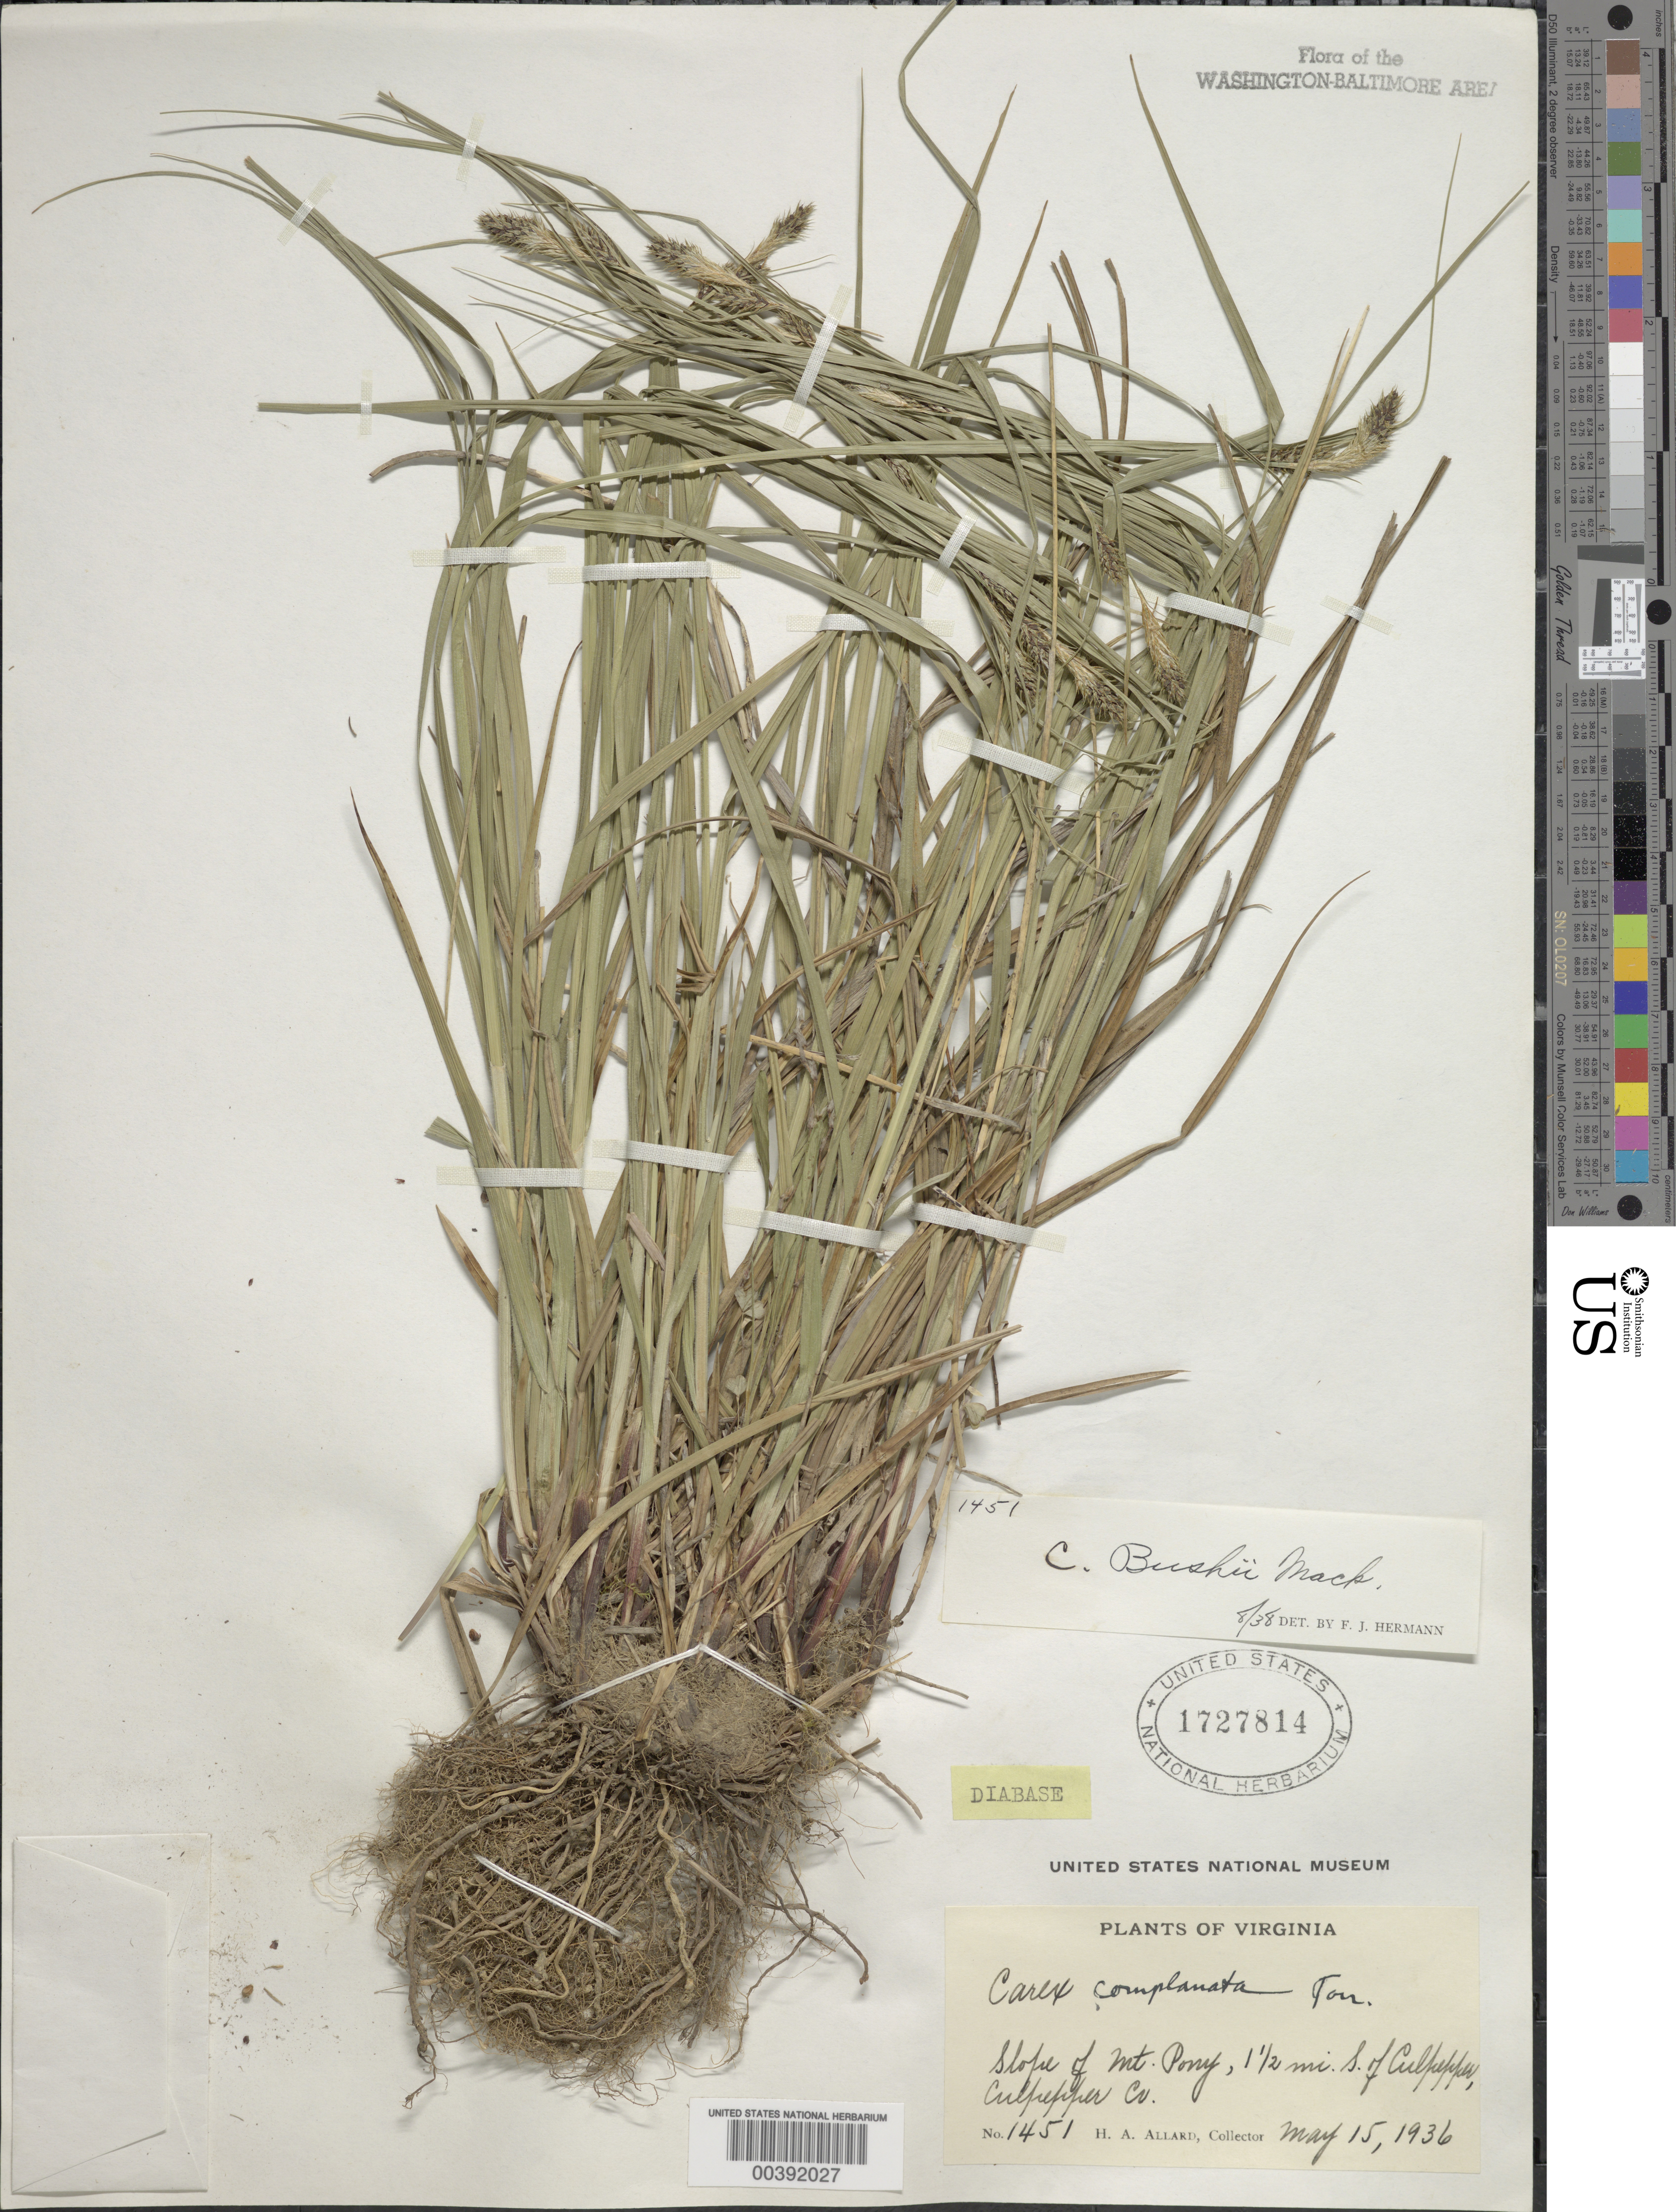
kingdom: Plantae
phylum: Tracheophyta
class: Liliopsida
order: Poales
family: Cyperaceae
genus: Carex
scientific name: Carex bushii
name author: Mack.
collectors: H. A. Allard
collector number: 1451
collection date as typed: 15 May 1936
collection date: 1936-05-15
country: United States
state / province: Virginia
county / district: Culpeper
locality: Mt. Pony, S of Culpepper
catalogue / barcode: US 1727814